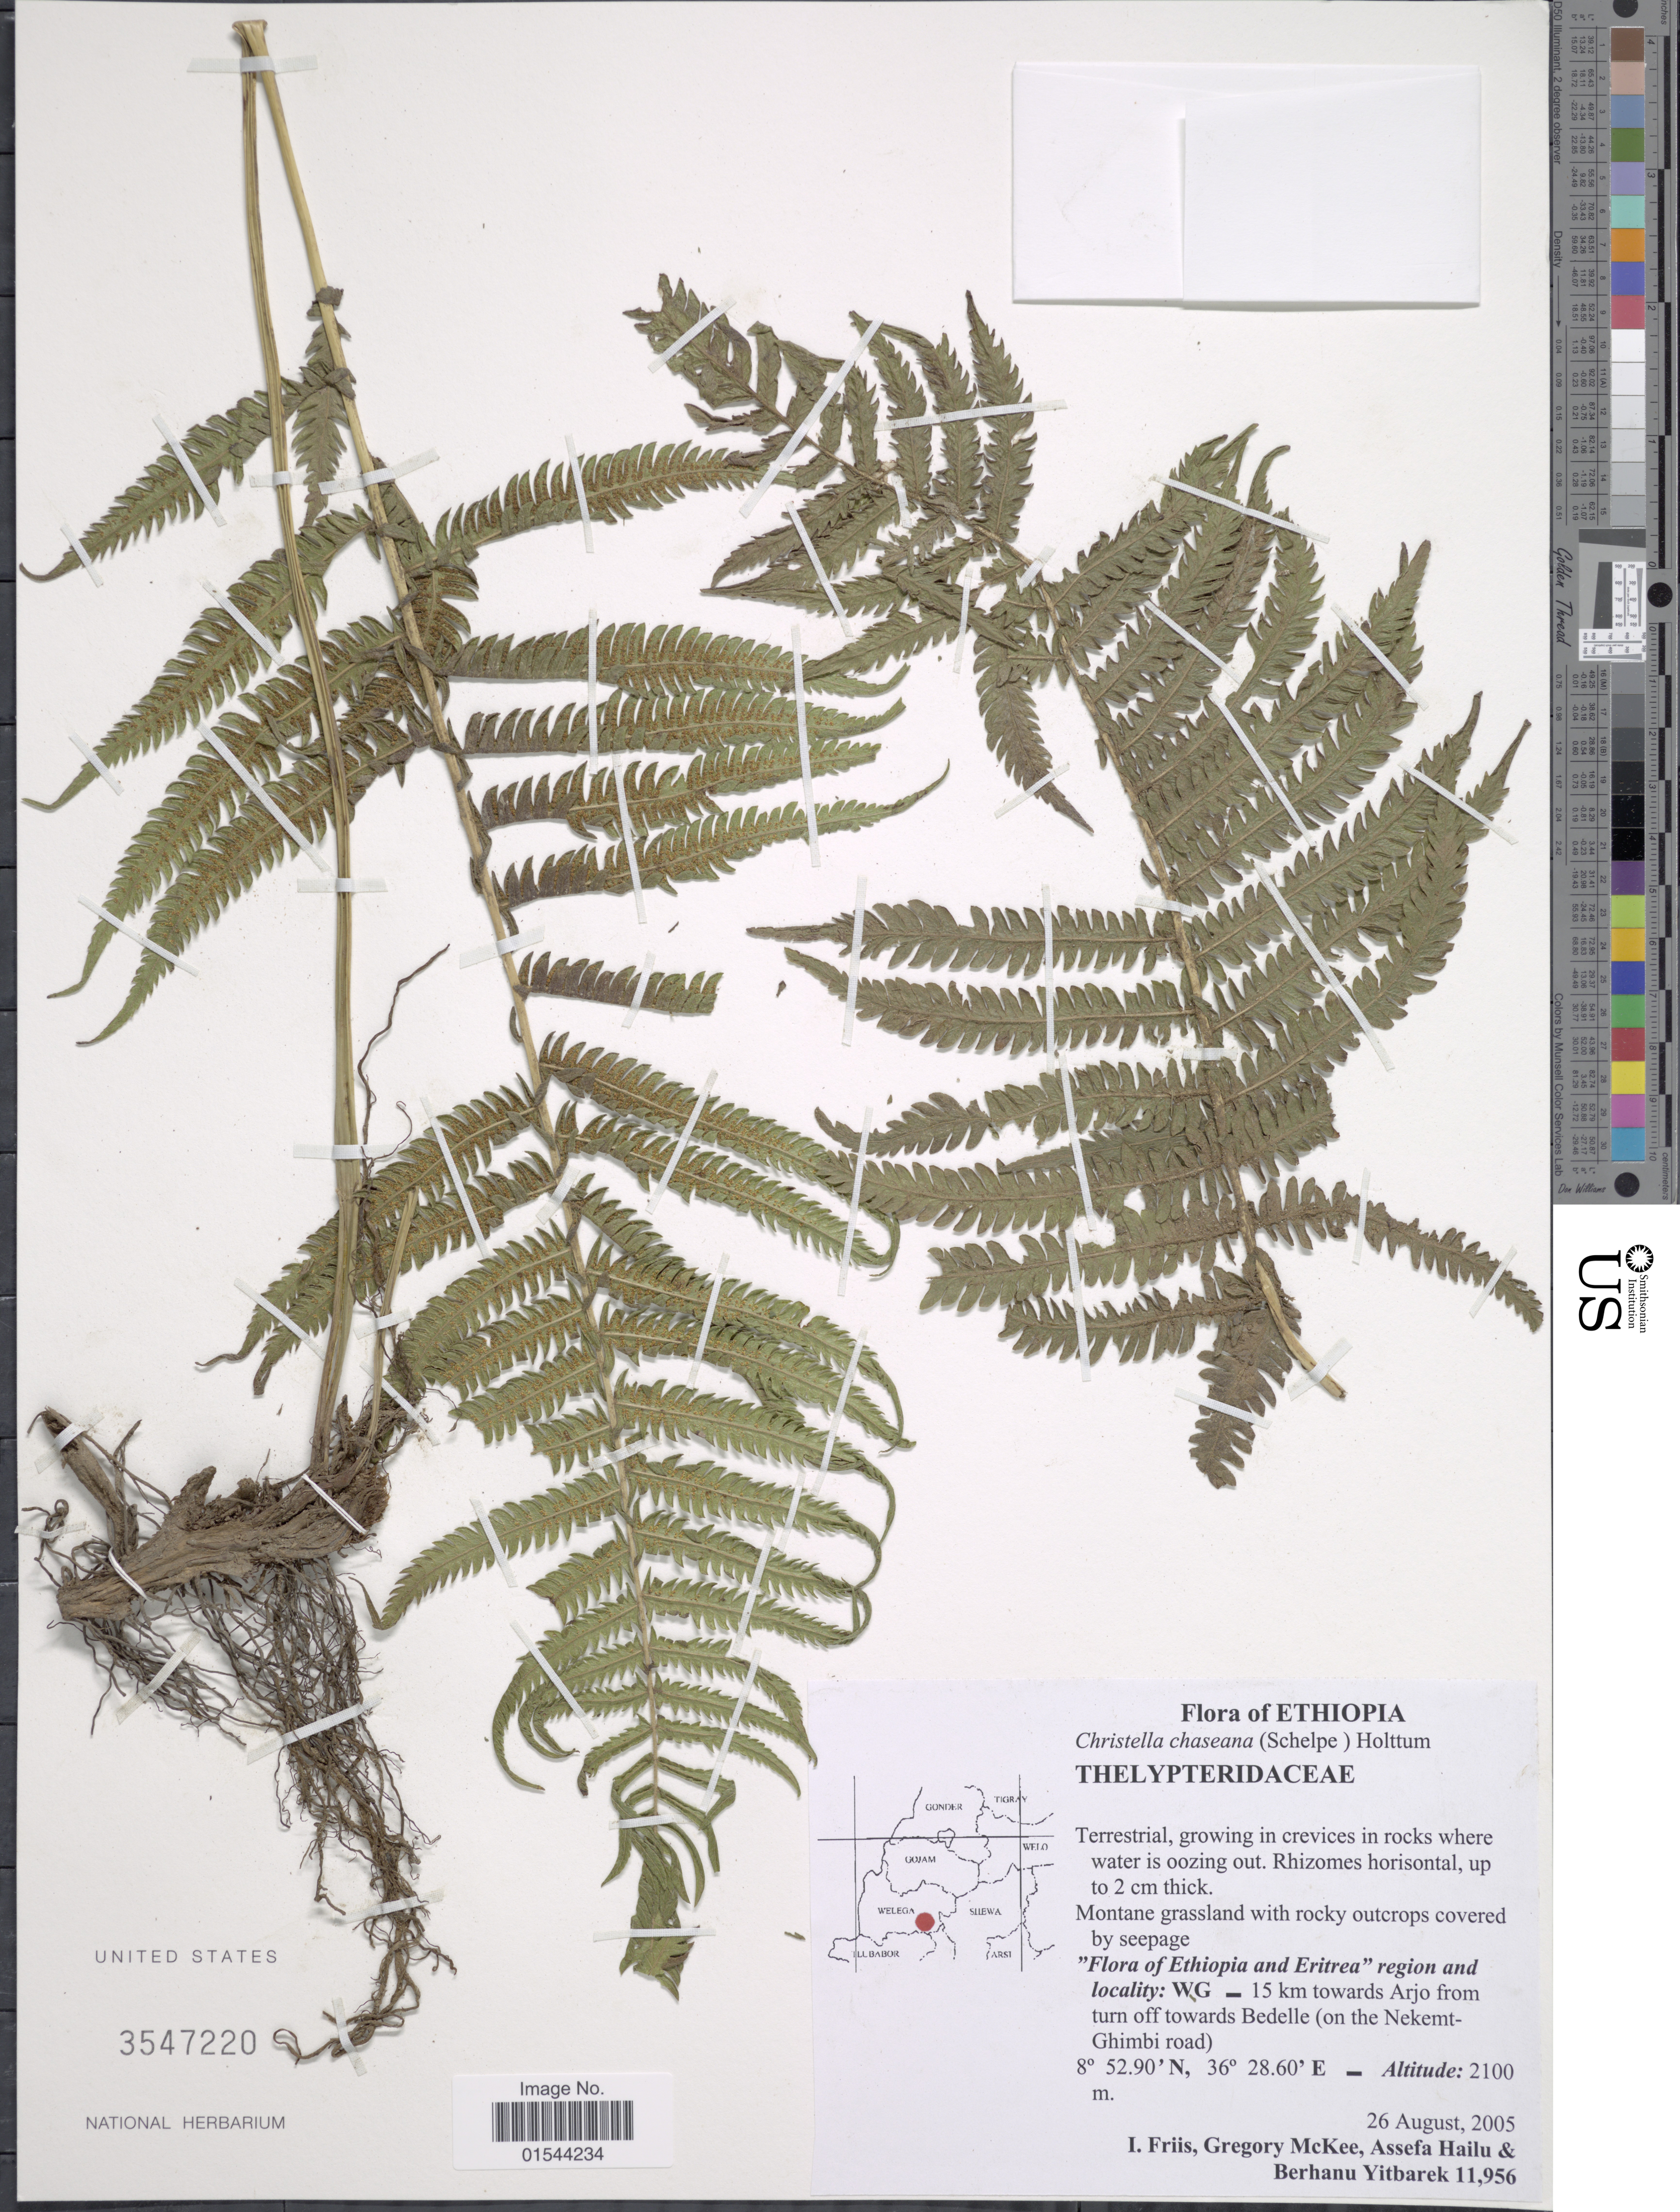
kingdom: Plantae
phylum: Tracheophyta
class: Polypodiopsida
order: Polypodiales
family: Thelypteridaceae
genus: Christella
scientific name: Christella chaseana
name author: (Schelpe) Holttum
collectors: I. Friis, G. S. McKee, A. Hailu & B. Yitbarek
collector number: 11956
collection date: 2005-08-26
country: Ethiopia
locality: Ethiopia and Eritrea, WG 15 km towards Arjo from turn off towards Bedelle (on the Nekemt-Ghimbi road)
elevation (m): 2100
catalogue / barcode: US 3547220